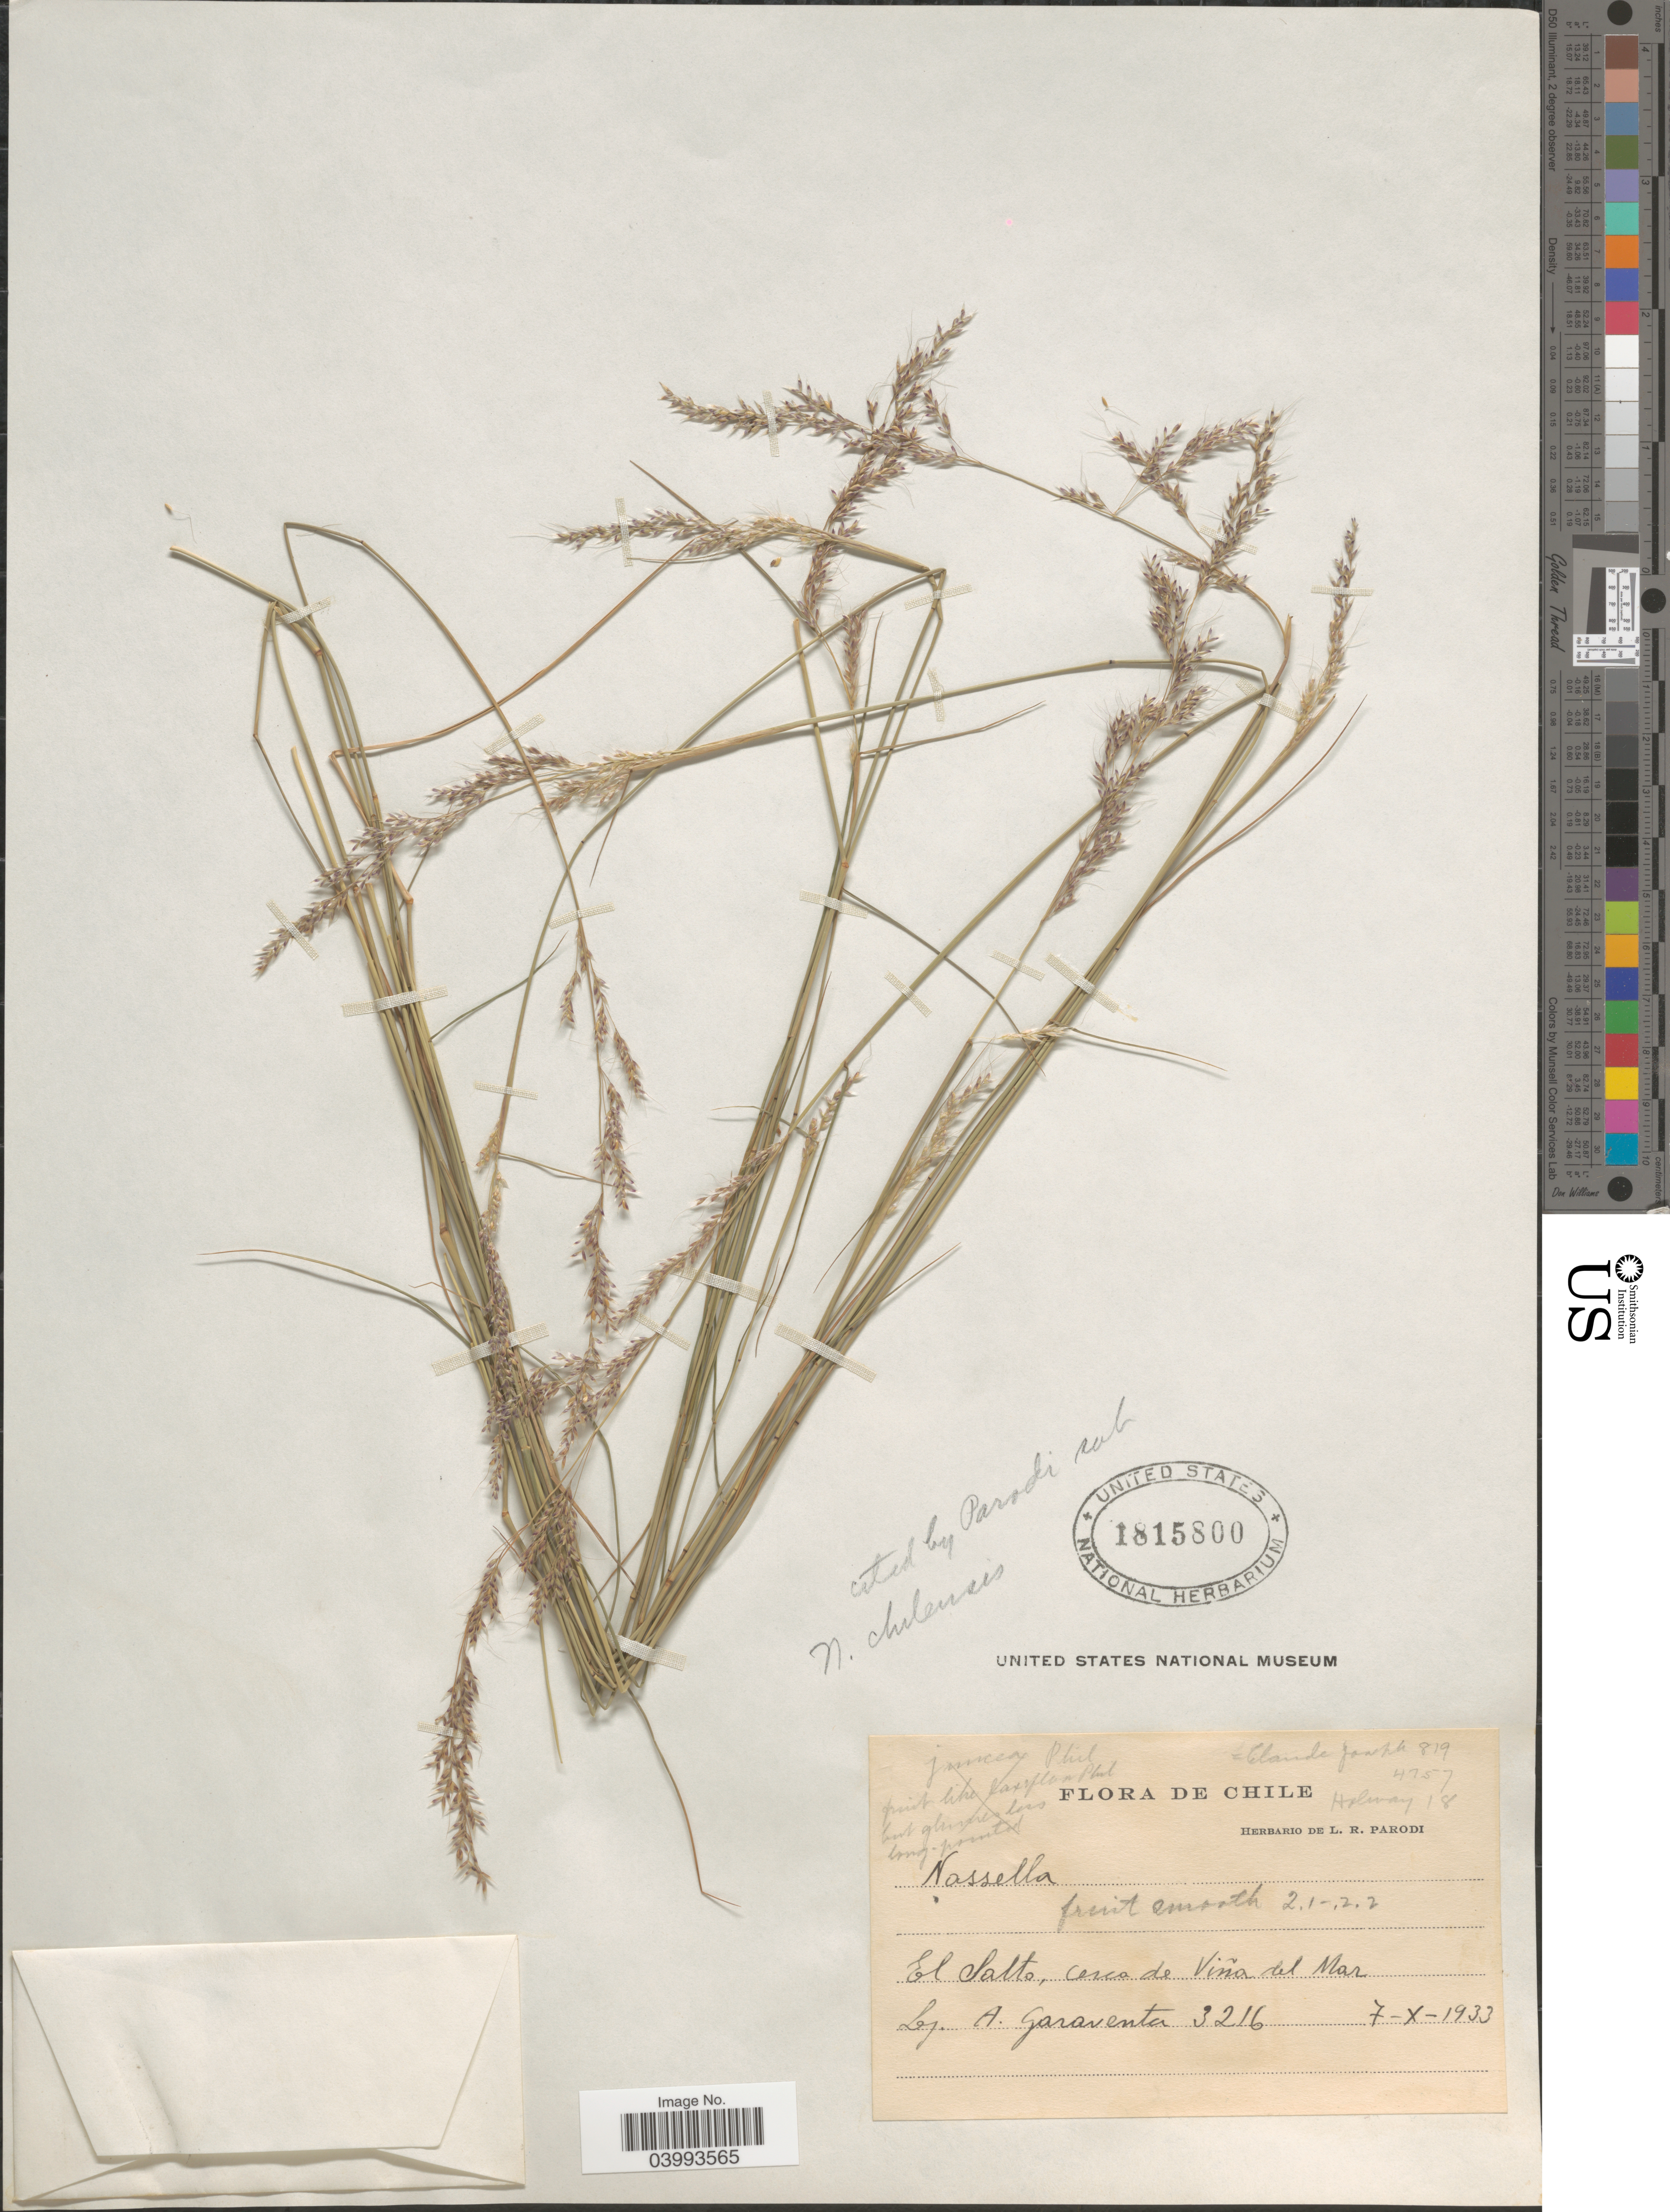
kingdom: Plantae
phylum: Tracheophyta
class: Liliopsida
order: Poales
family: Poaceae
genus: Nassella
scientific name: Nassella chilensis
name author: (Trin.) É. Desv.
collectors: A. Garaventa H.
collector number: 3216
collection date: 1933-10-07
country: Uruguay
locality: El Salto, cerca de Viña del Mar.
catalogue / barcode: US 1815800